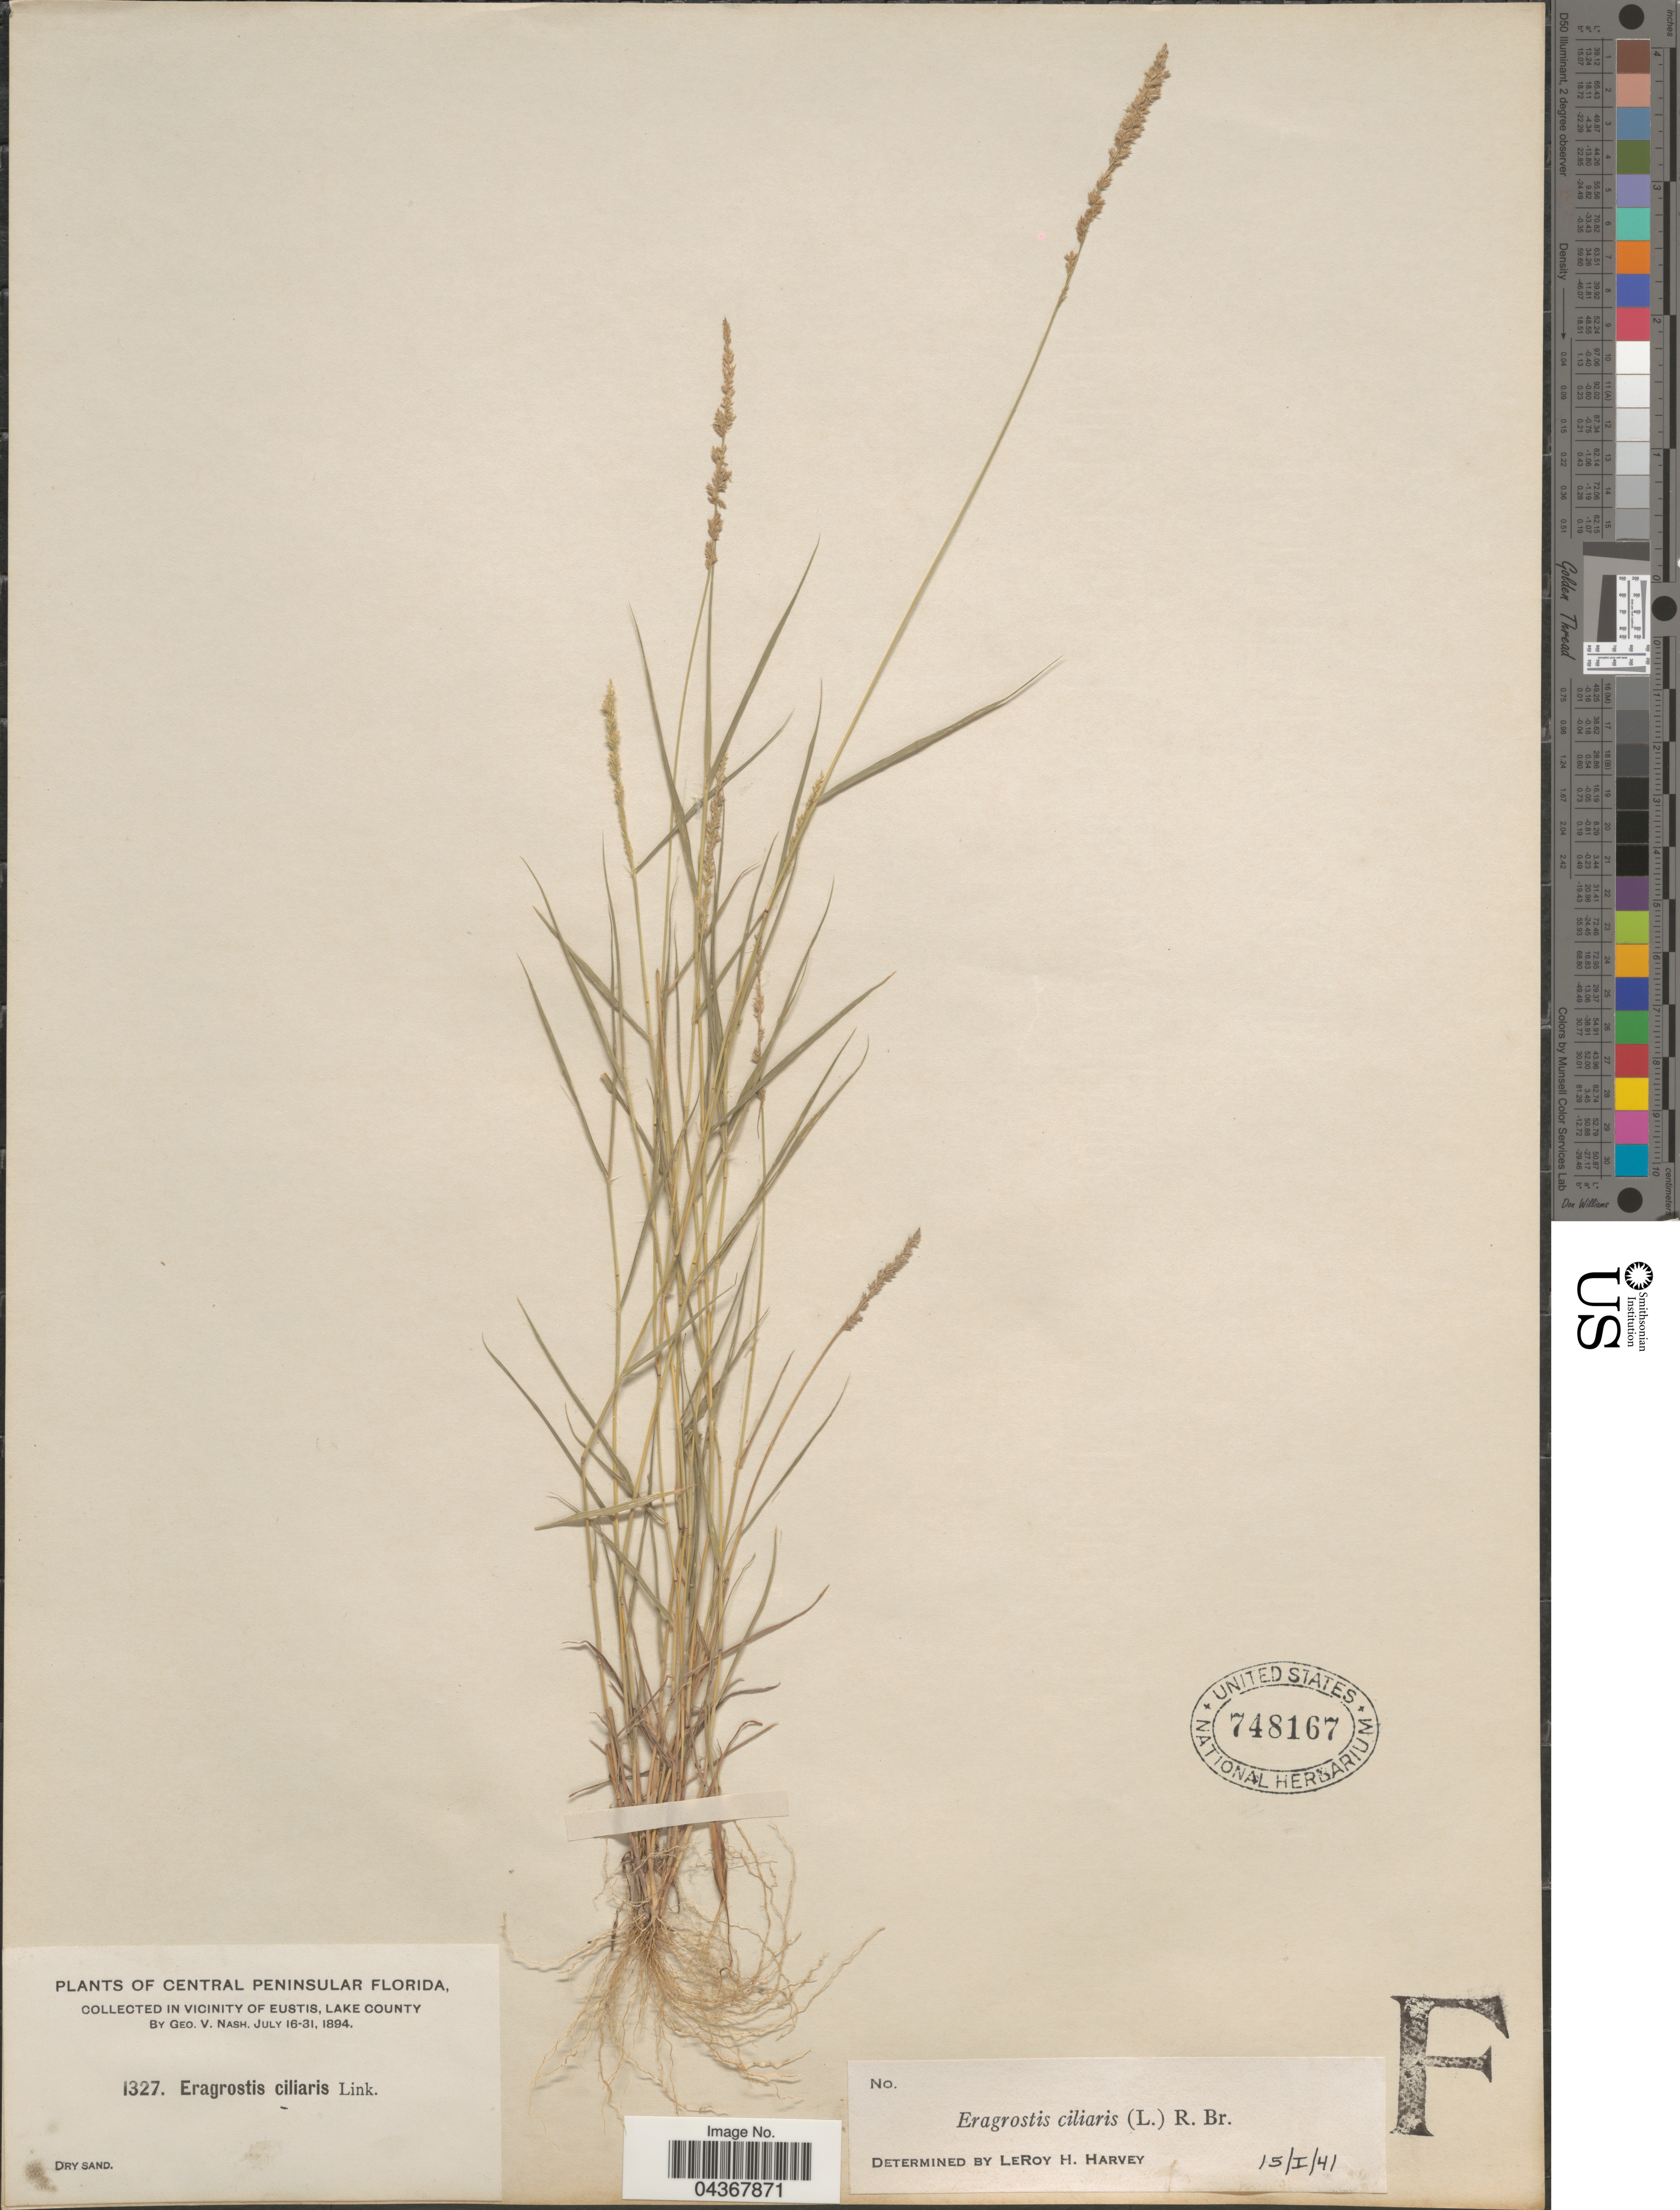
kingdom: Plantae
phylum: Tracheophyta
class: Liliopsida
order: Poales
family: Poaceae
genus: Eragrostis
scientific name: Eragrostis ciliaris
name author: (L.) R. Br.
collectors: G. V. Nash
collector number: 1327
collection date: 1894-07-16/1894-07-31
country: United States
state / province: Florida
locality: Central Peninsular Florida. In vicinity of Eustis, Lake County.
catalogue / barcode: US 748167